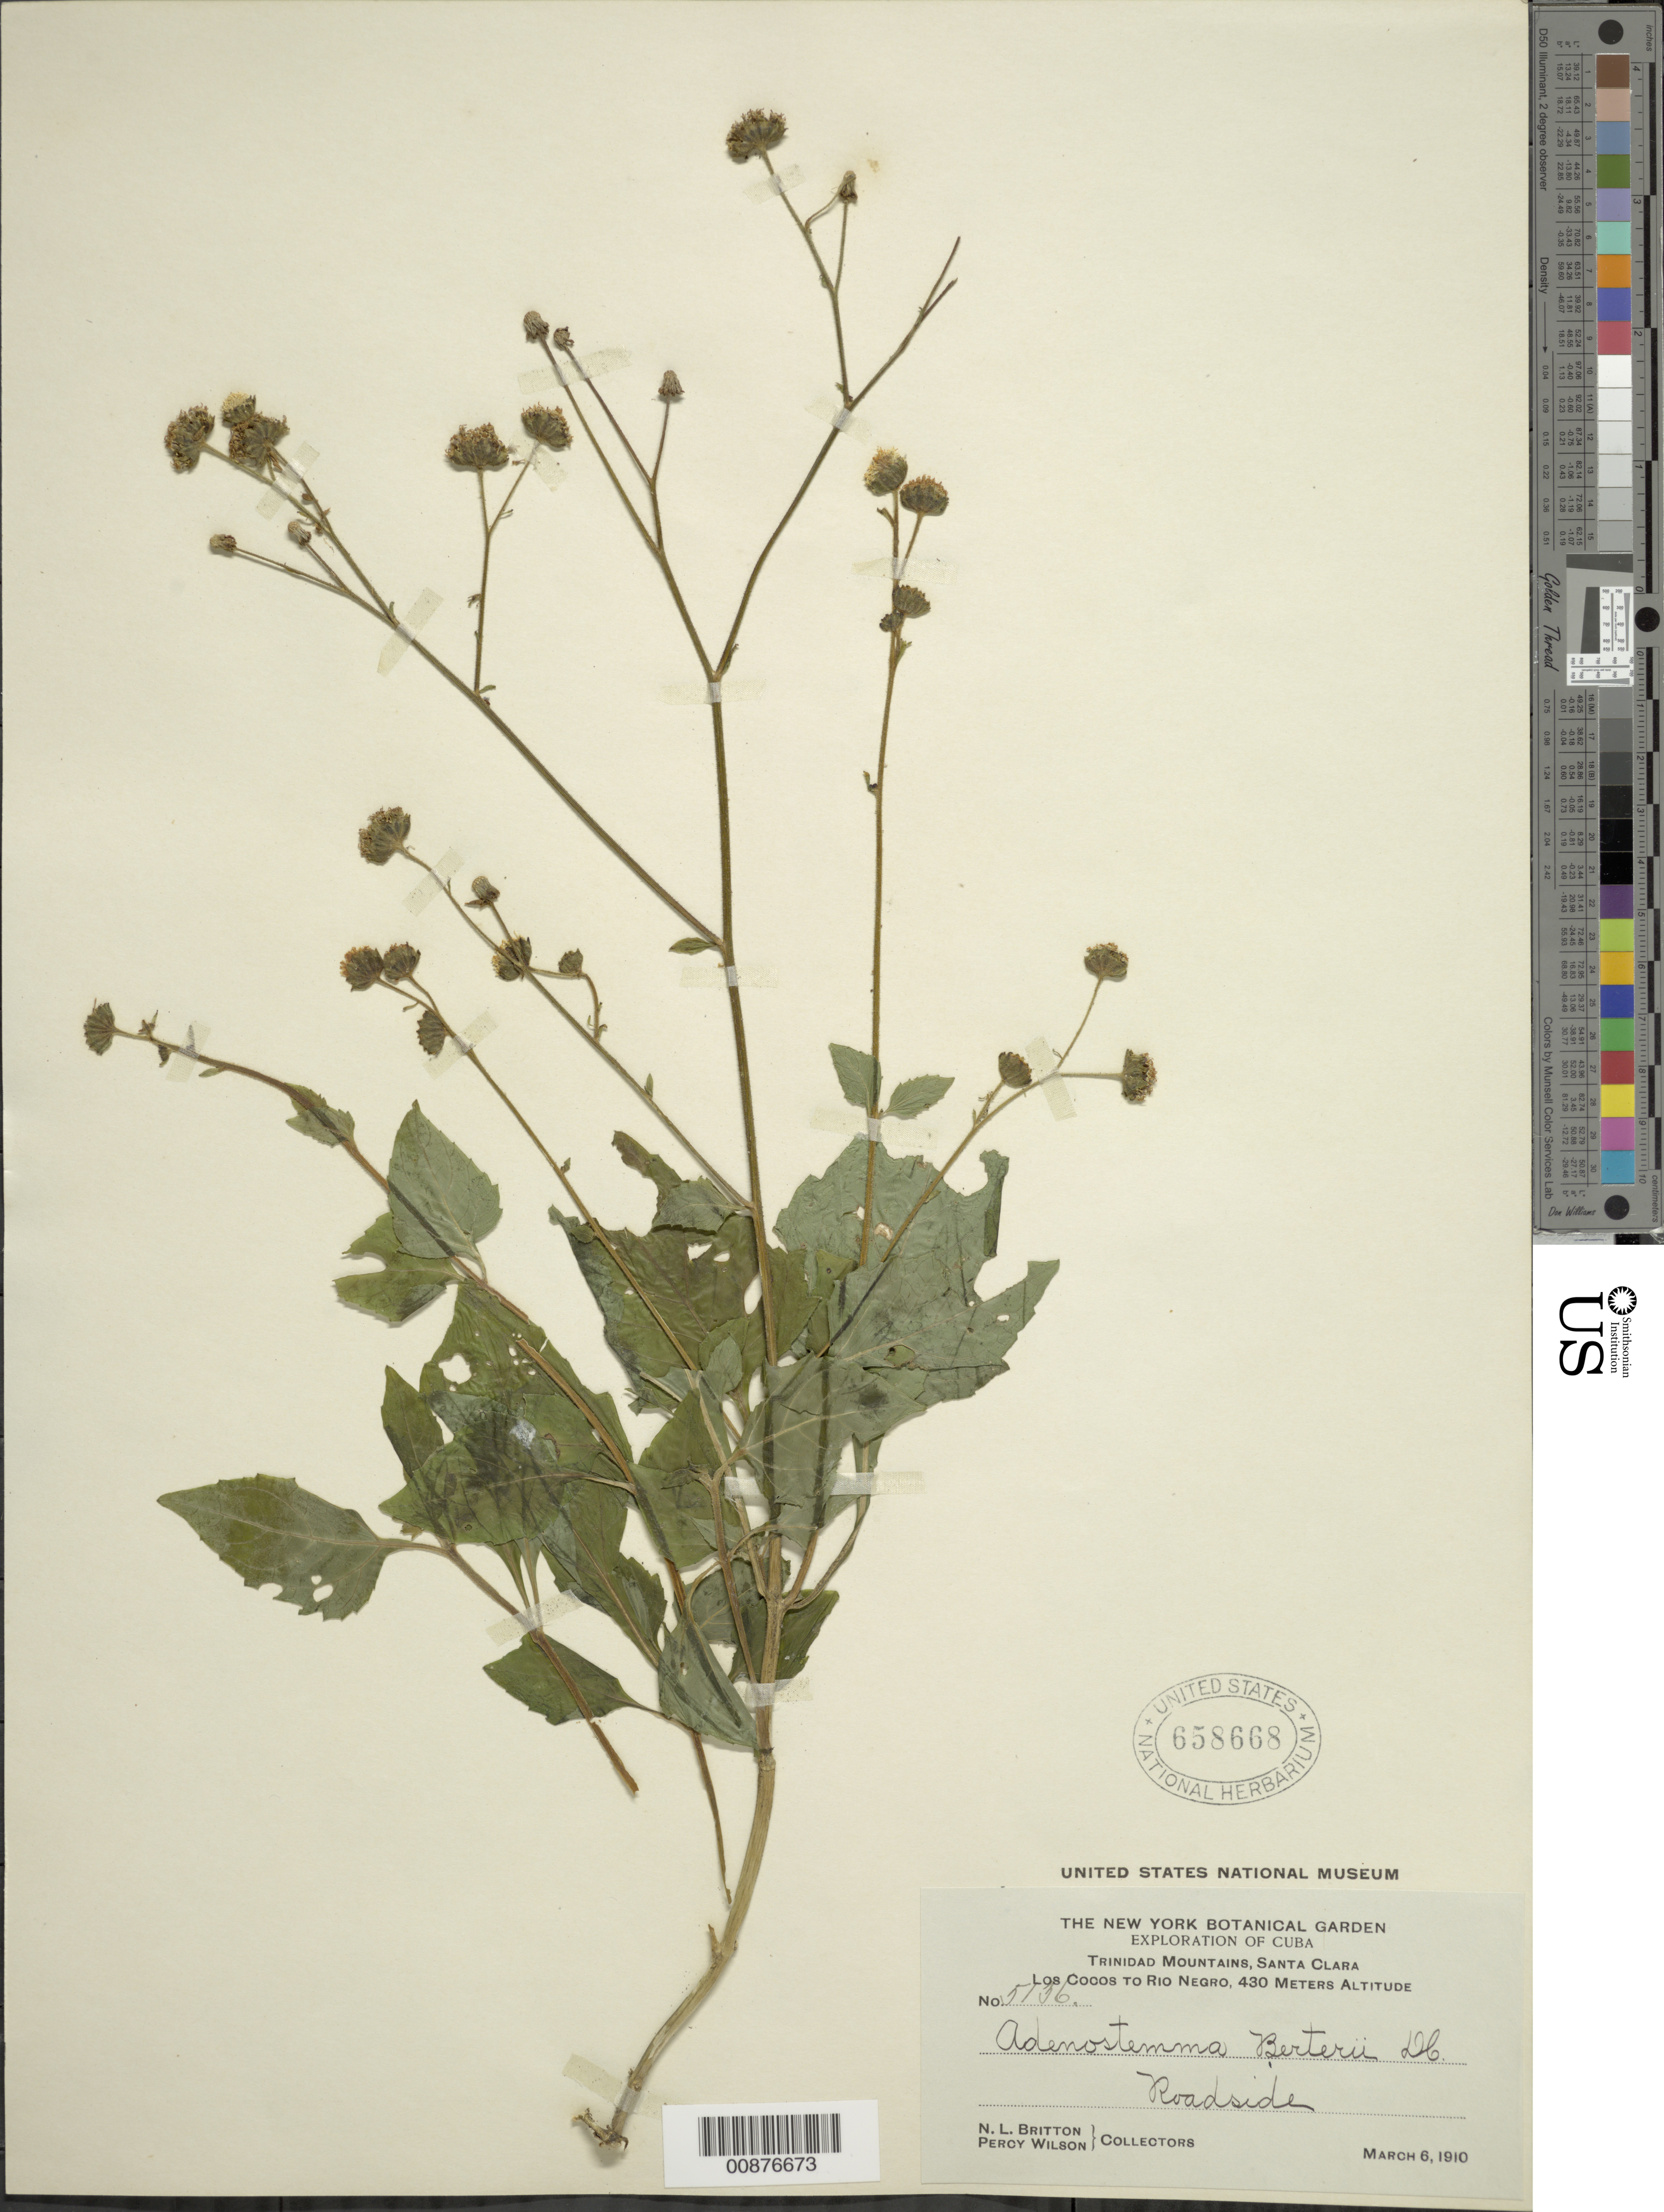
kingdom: Plantae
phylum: Tracheophyta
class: Magnoliopsida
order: Asterales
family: Asteraceae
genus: Adenostemma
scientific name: Adenostemma berteroi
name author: DC.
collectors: N. Britton & P. Wilson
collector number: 5136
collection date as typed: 06 Mar 1910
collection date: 1910-03-06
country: Cuba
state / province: Las Villas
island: Cuba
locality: Trinidad Mountains, Los Cocos to Rio Negro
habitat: Roadside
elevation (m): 430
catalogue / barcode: US 658668